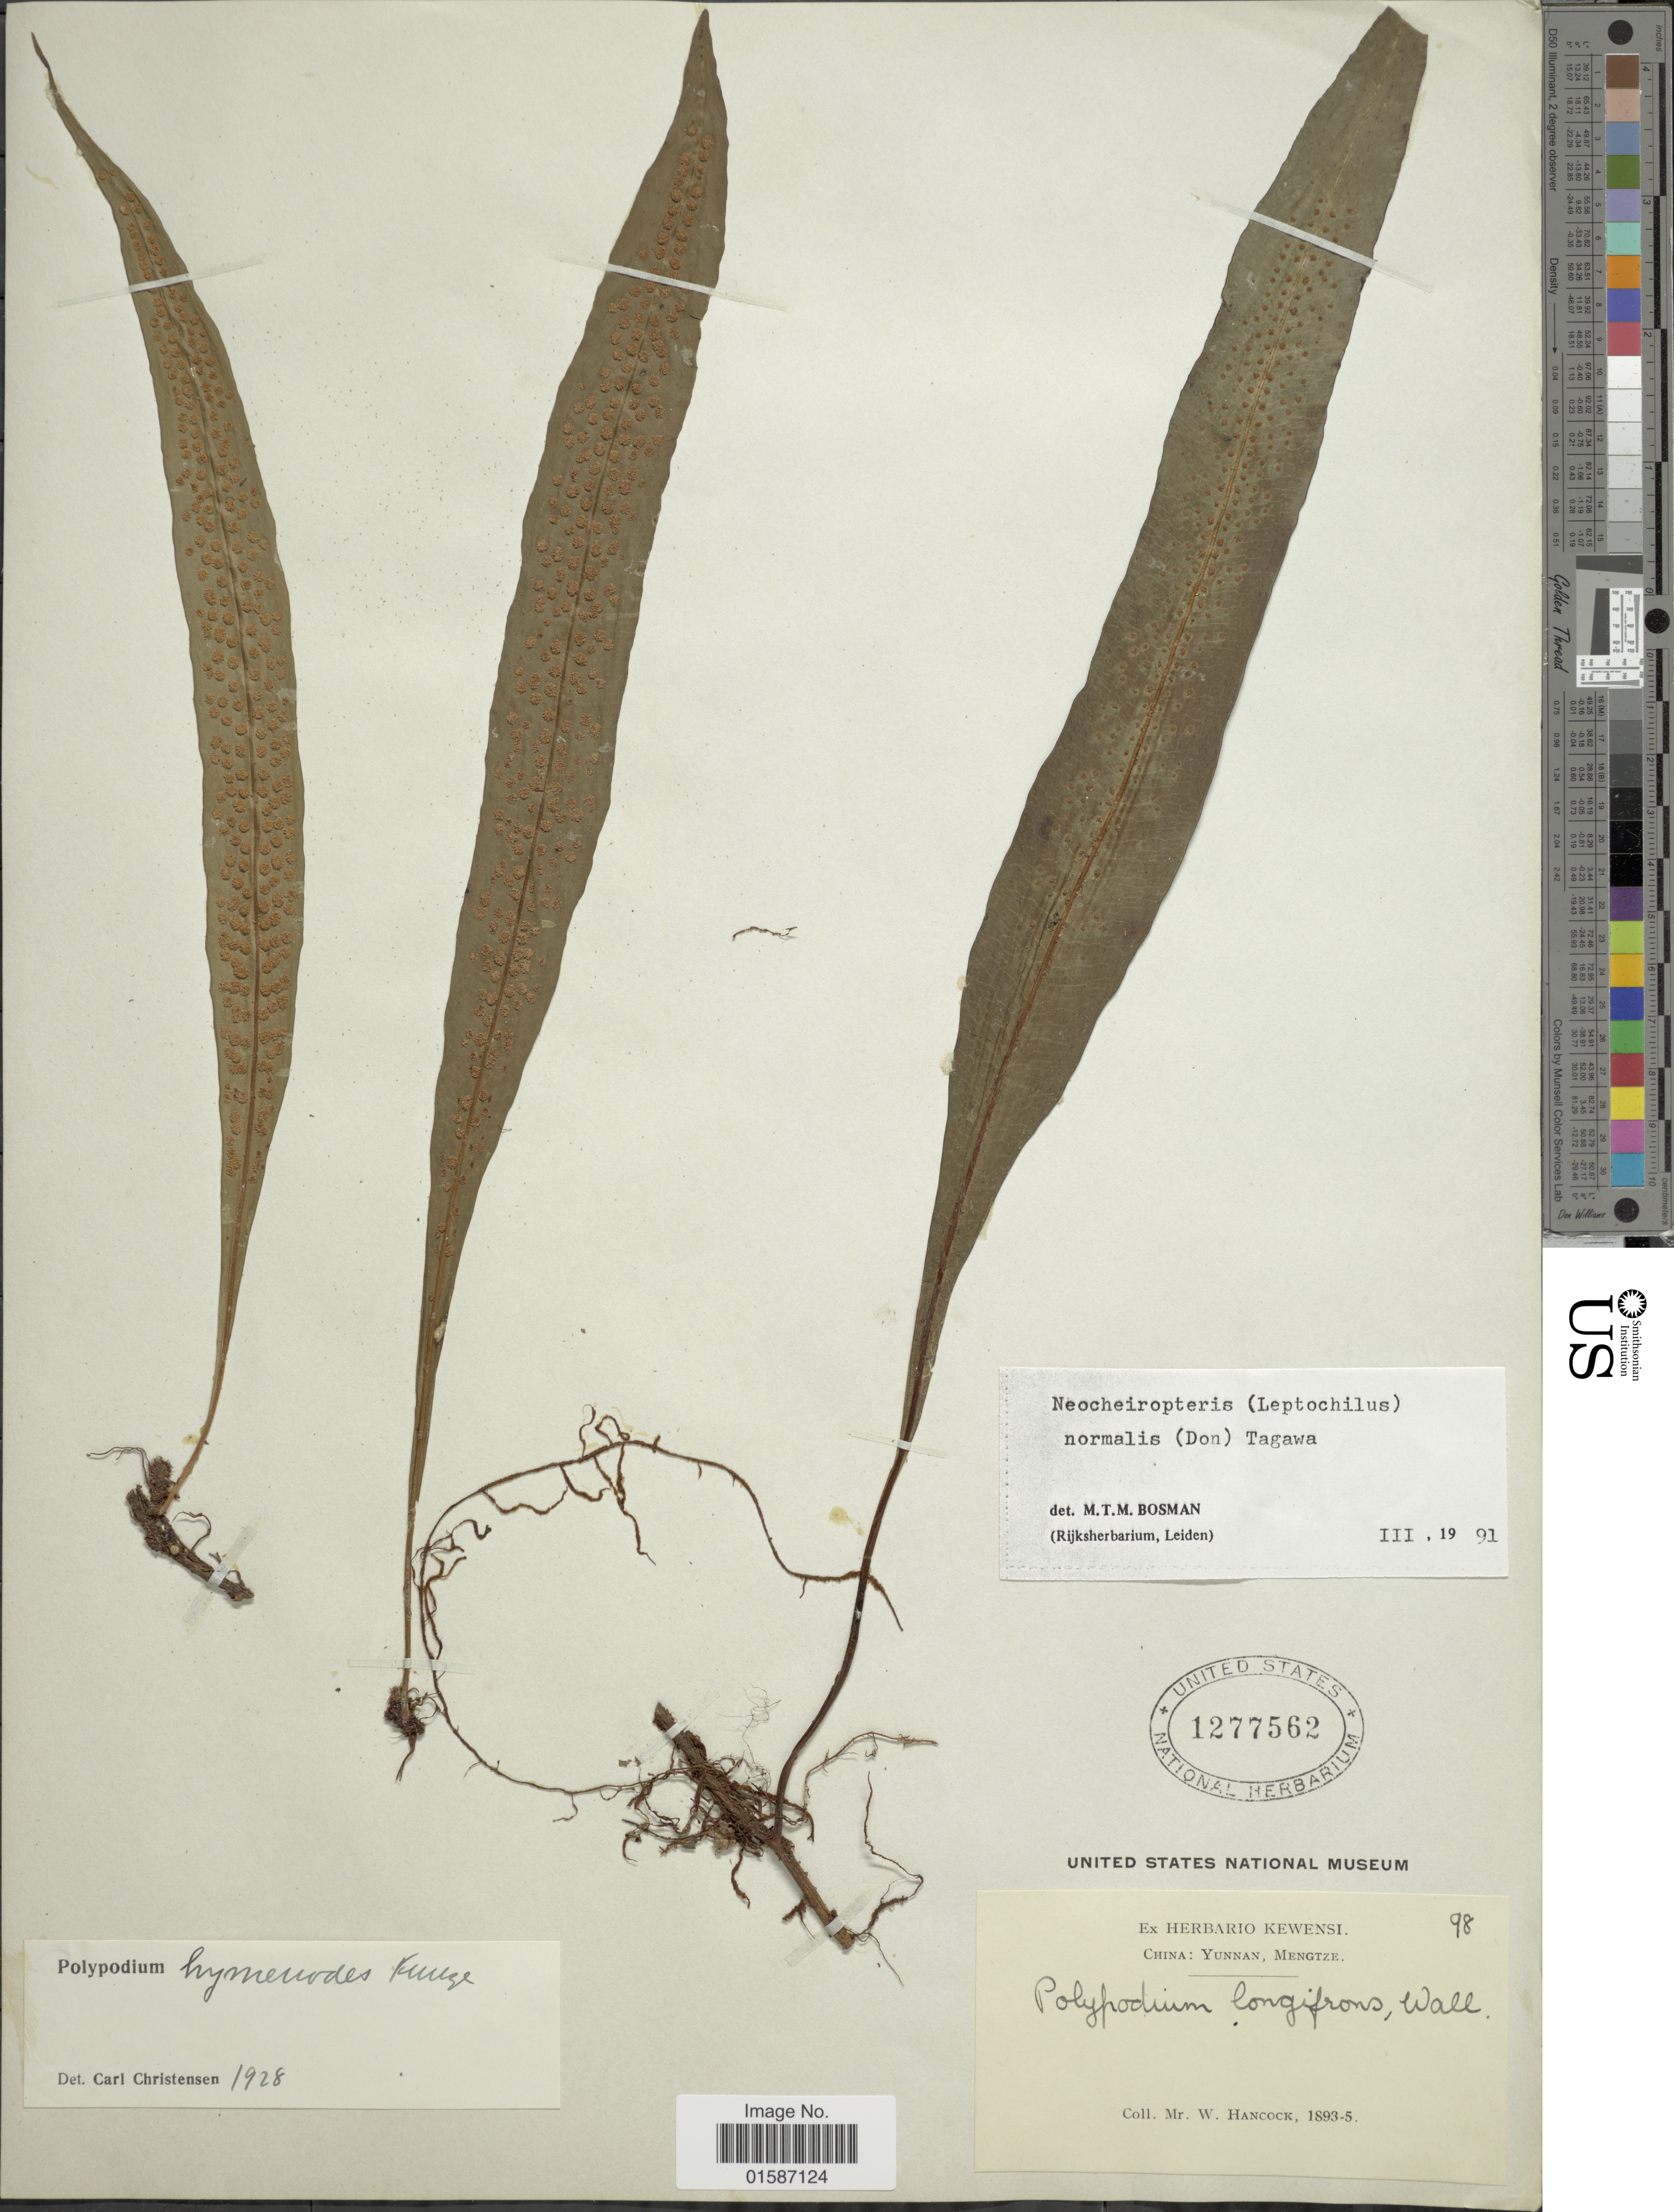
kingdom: Plantae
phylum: Tracheophyta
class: Polypodiopsida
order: Polypodiales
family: Polypodiaceae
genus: Tricholepidium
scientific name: Tricholepidium normale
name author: (D. Don) Ching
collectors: W. Hancock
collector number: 98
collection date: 1893/1895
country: China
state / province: Yunnan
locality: Mengtze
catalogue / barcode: US 1277562